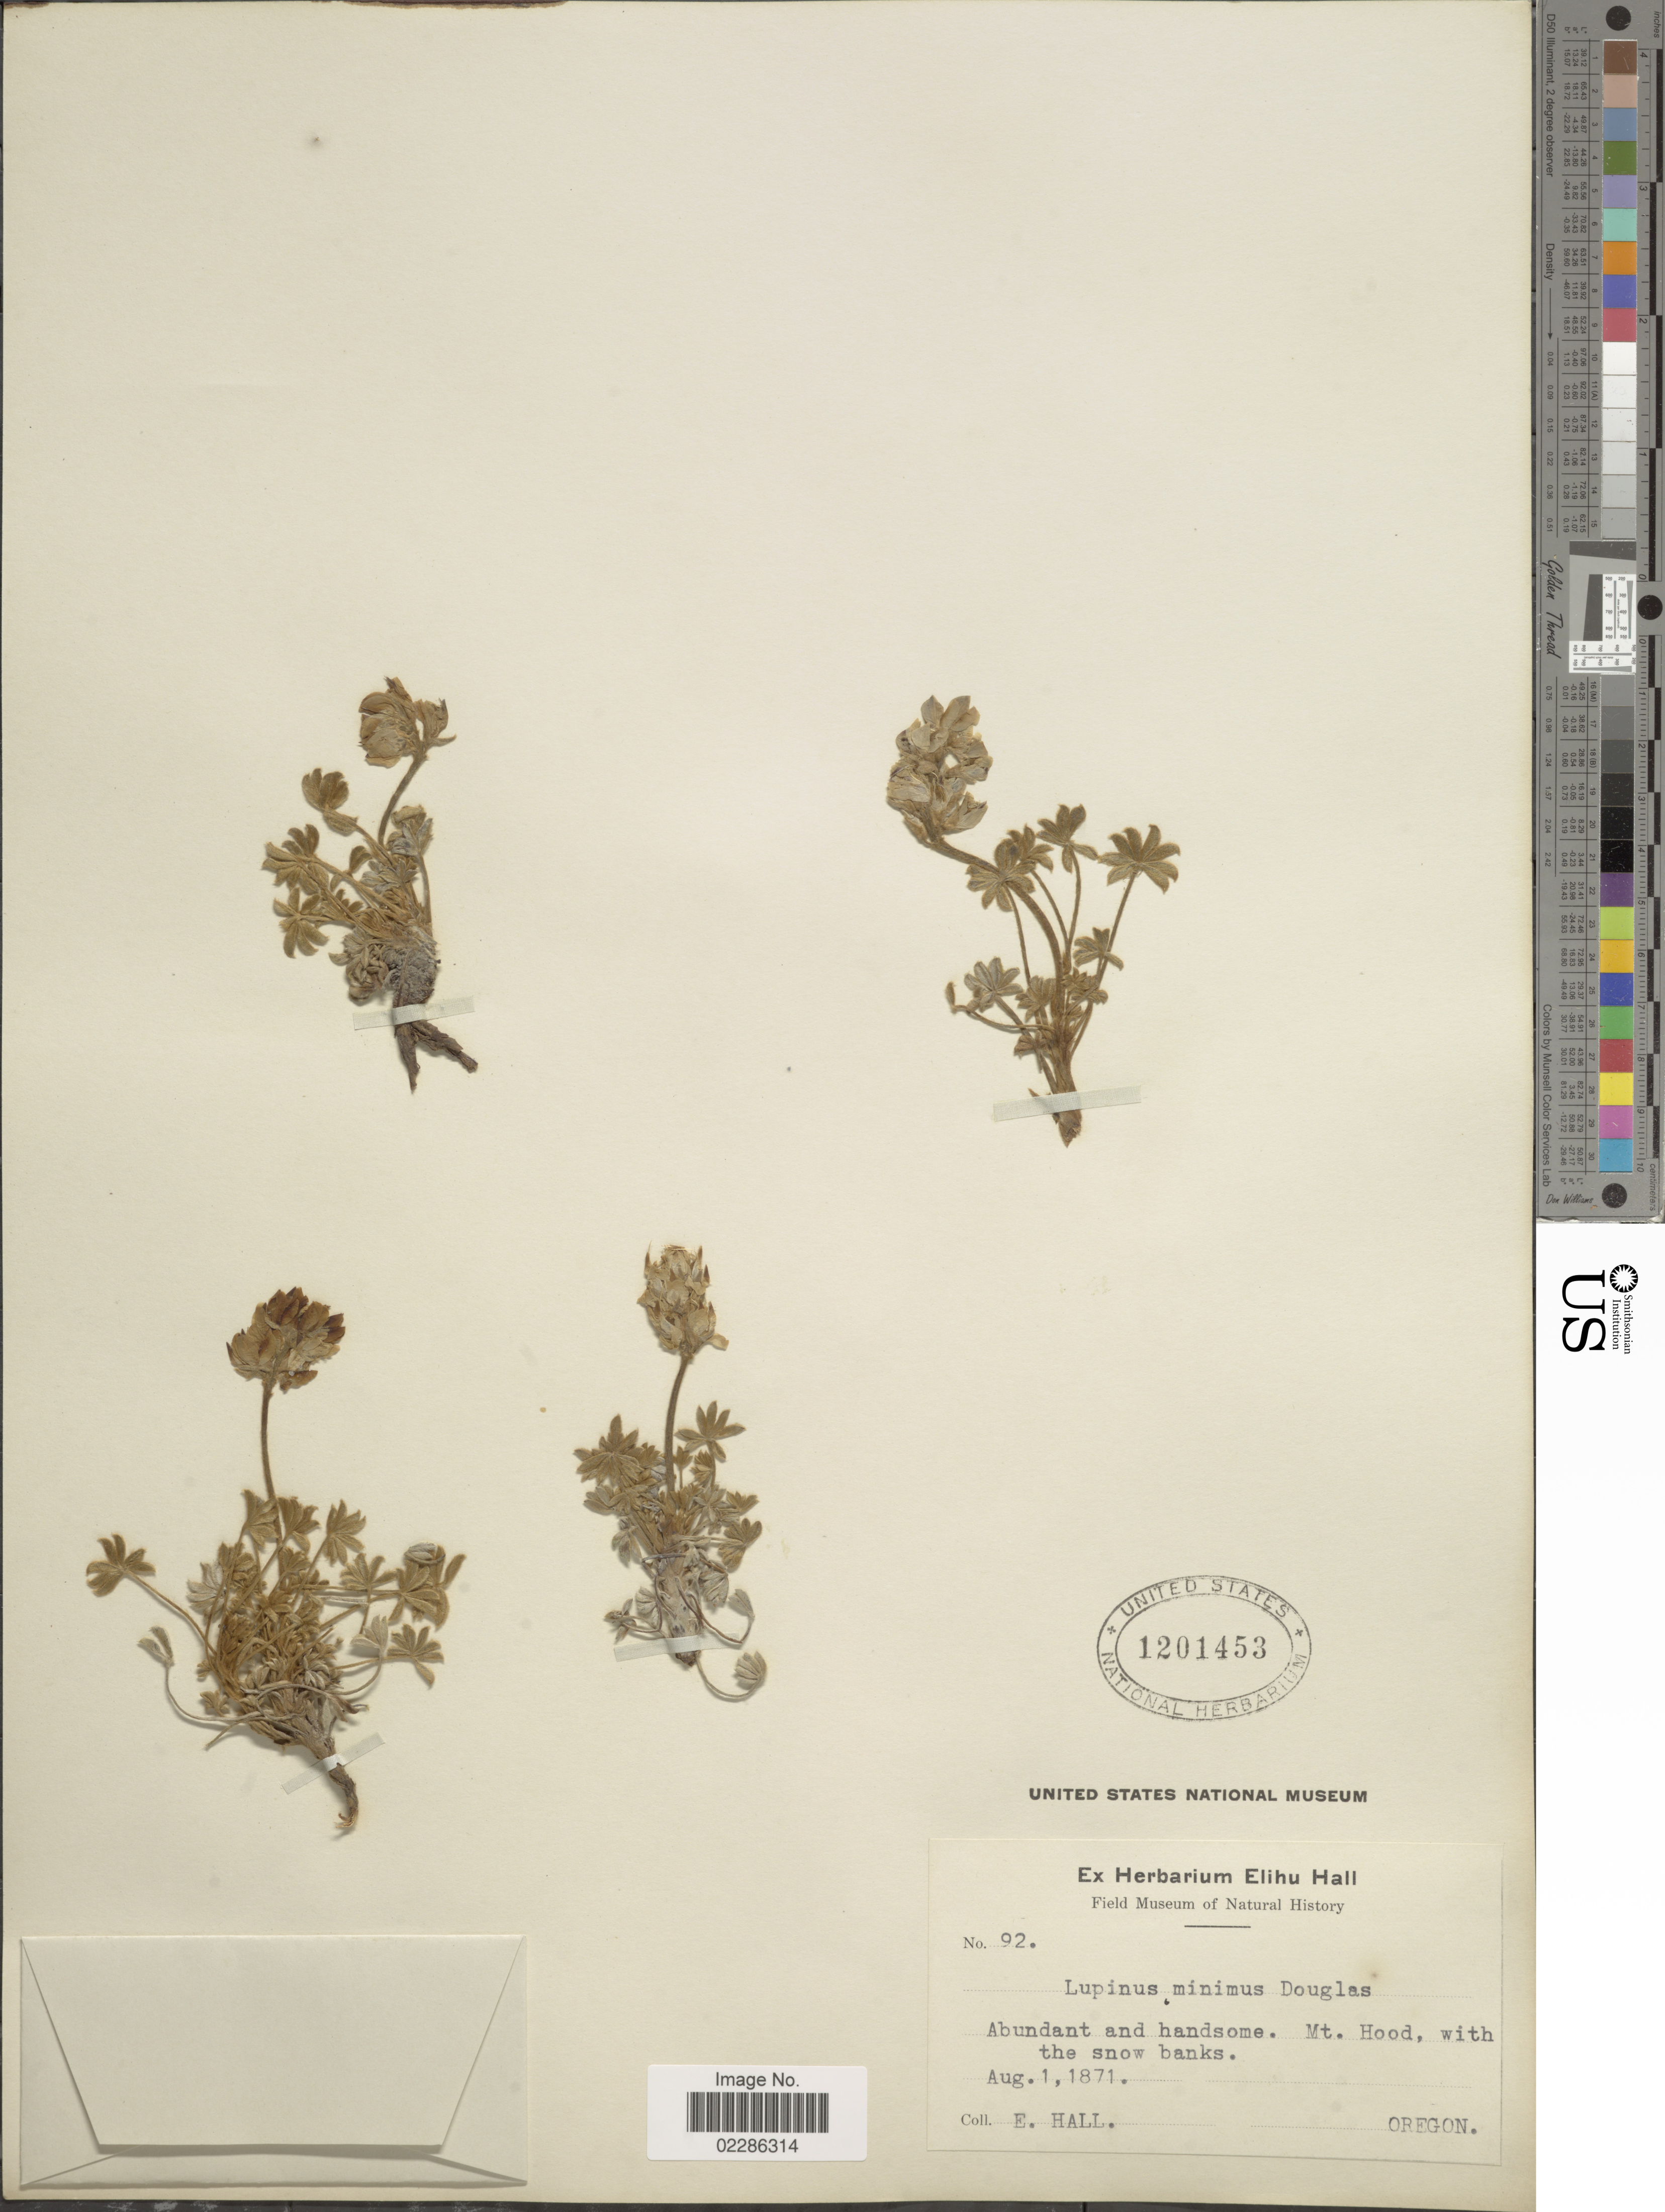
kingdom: Plantae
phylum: Tracheophyta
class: Magnoliopsida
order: Fabales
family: Fabaceae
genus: Lupinus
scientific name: Lupinus minimus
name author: Douglas ex G. Don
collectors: E. Hall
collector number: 92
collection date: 1871-08-01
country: United States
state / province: Oregon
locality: Mt hood, with the snow banks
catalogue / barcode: US 1201453